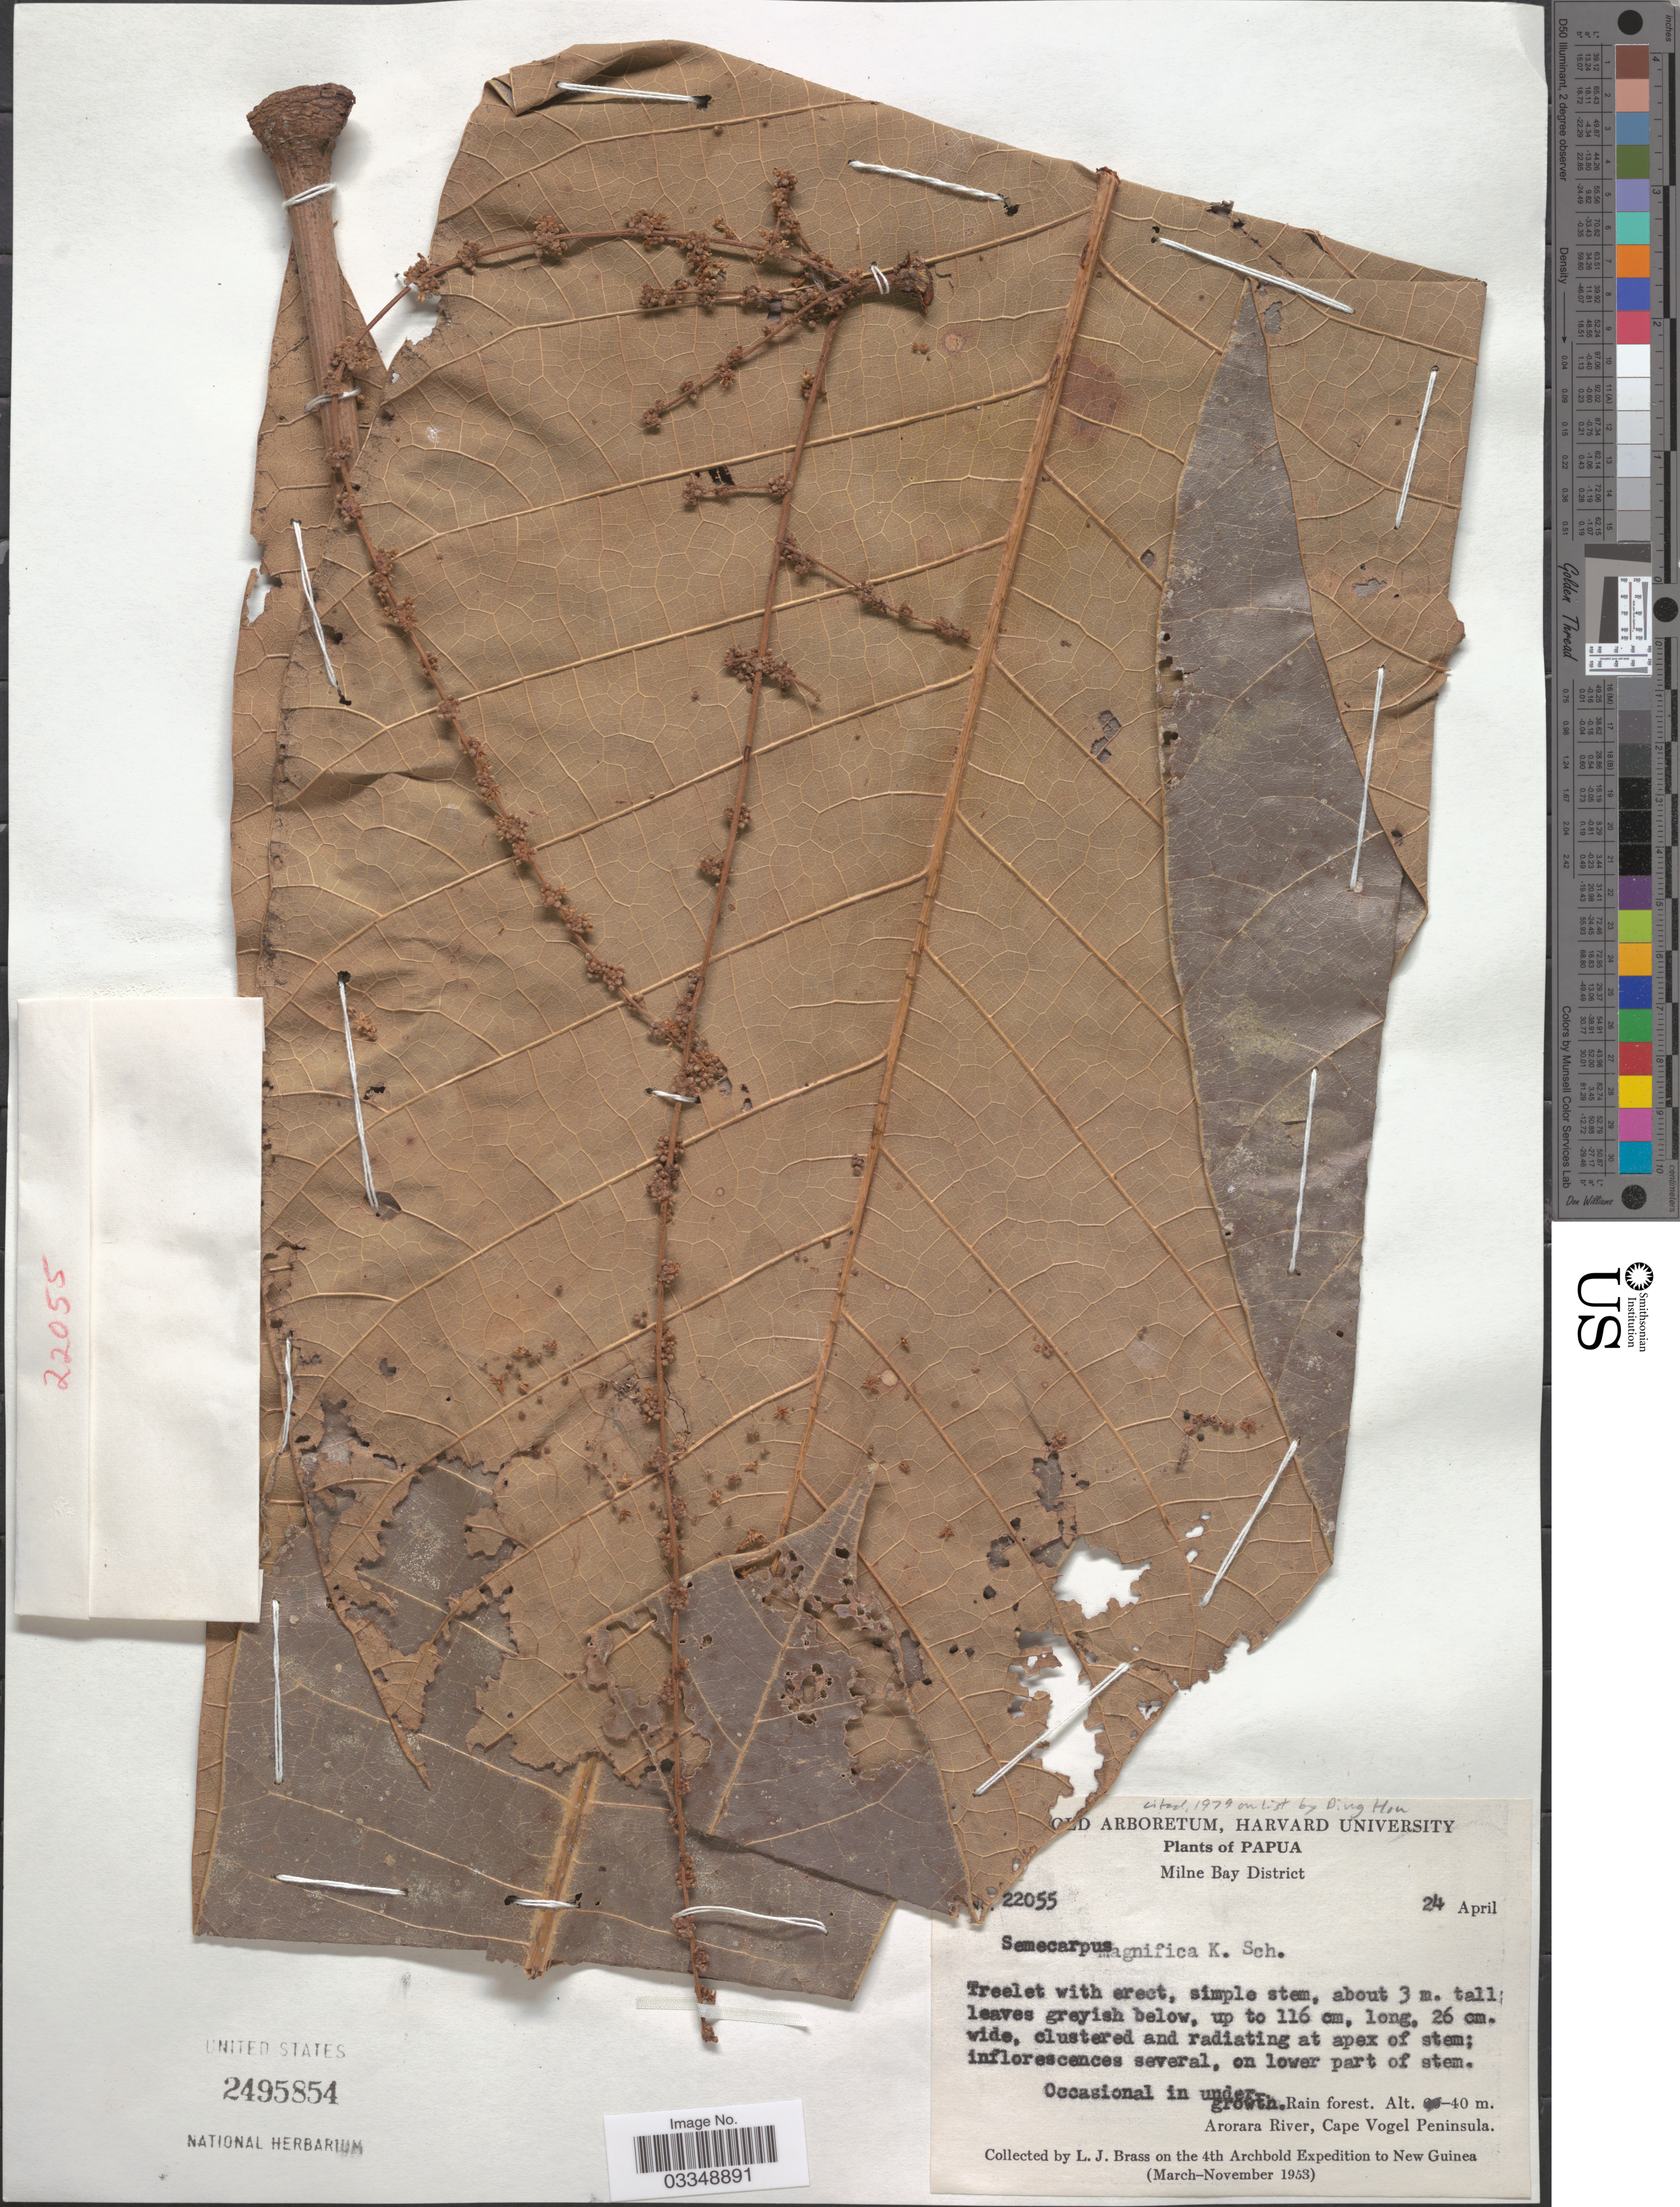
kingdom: Plantae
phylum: Tracheophyta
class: Magnoliopsida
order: Sapindales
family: Anacardiaceae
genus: Semecarpus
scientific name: Semecarpus magnificus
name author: K. Schum.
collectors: L. J. Brass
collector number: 22055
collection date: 1953-04-24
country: Papua New Guinea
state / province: Milne Bay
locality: Papua. Milne Bay District. Arorara River, Cape Vogel Peninsula. New Guinea.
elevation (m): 40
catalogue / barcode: US 2495854